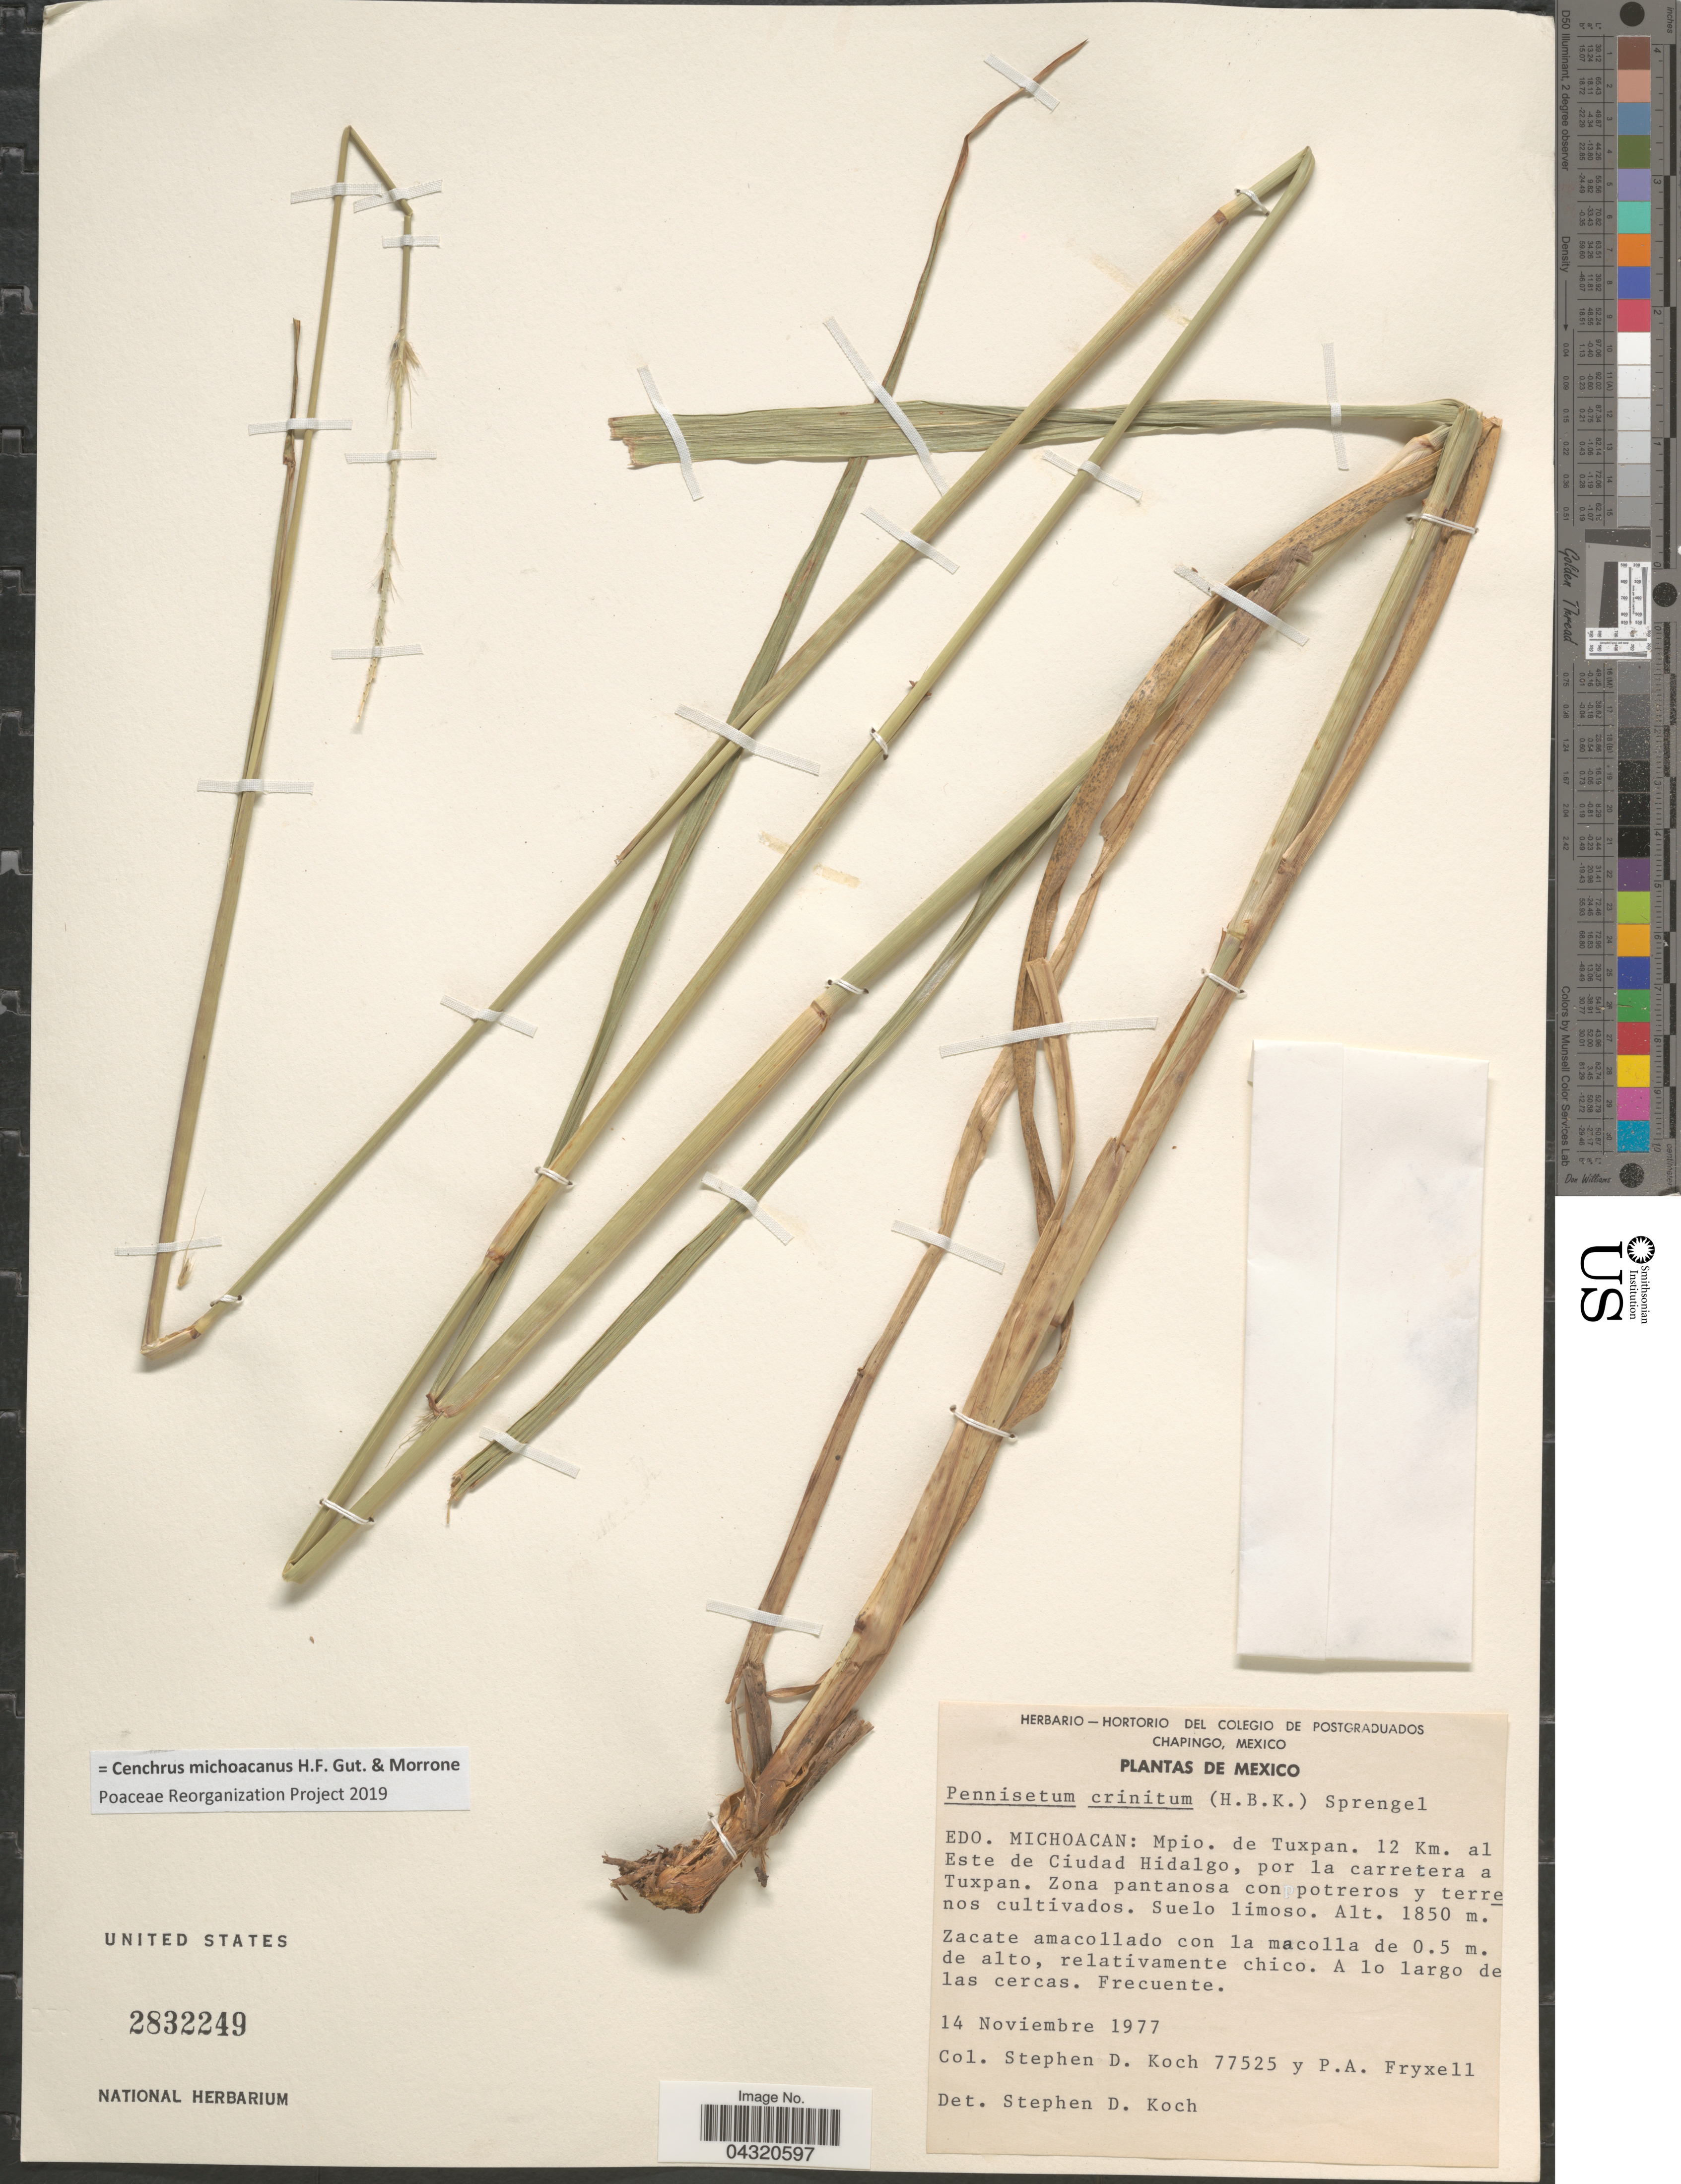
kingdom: Plantae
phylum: Tracheophyta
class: Liliopsida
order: Poales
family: Poaceae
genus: Cenchrus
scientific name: Cenchrus michoacanus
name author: H.F. Gut. & Morrone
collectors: S. D. Koch & P. A. Fryxell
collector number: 77525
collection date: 1977-11-14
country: Mexico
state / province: Michoacán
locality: Mpio. de Tuxpan. 12 Km. al Este de Ciudad Hidalgo, por la carretera a Tuxpan.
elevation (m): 1850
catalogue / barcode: US 2832249